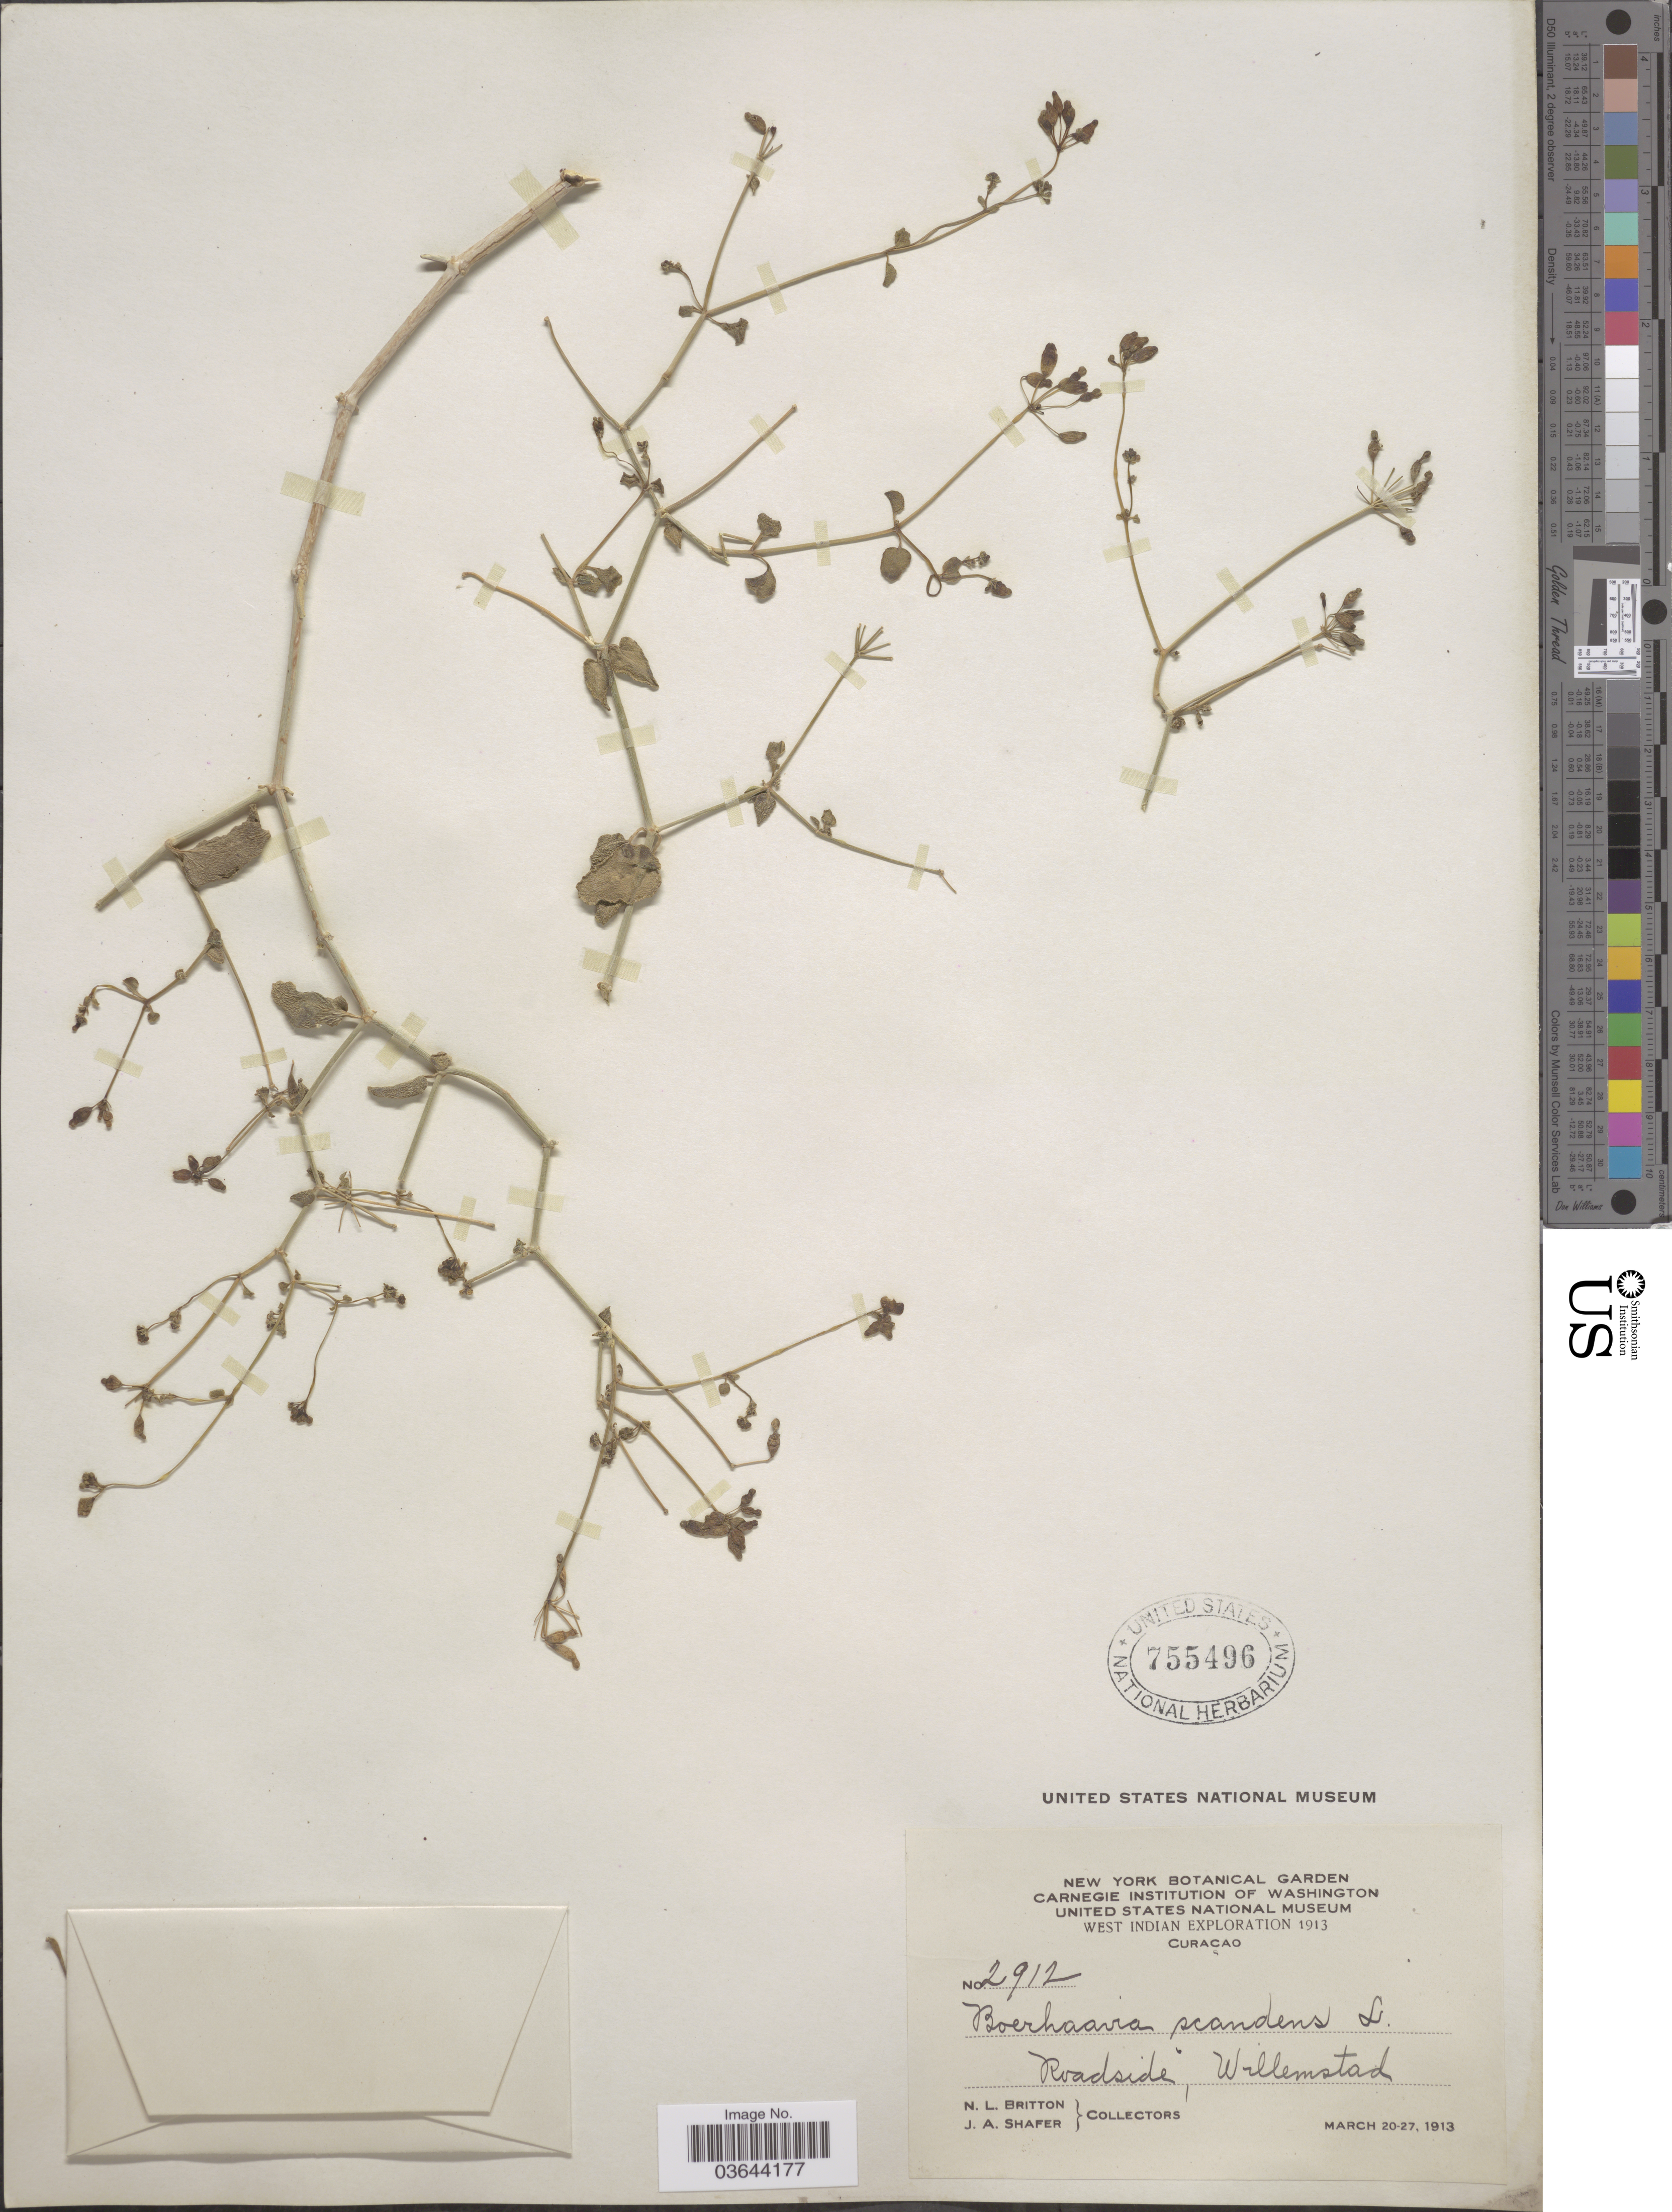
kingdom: Plantae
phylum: Tracheophyta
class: Magnoliopsida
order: Caryophyllales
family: Nyctaginaceae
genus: Commicarpus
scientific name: Commicarpus scandens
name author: (L.) Standl.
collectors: N. Britton & J. A. Shafer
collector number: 2912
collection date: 1913-03-20/1913-03-27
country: Curaçao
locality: West Indian. Willemstad.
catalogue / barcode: US 755496